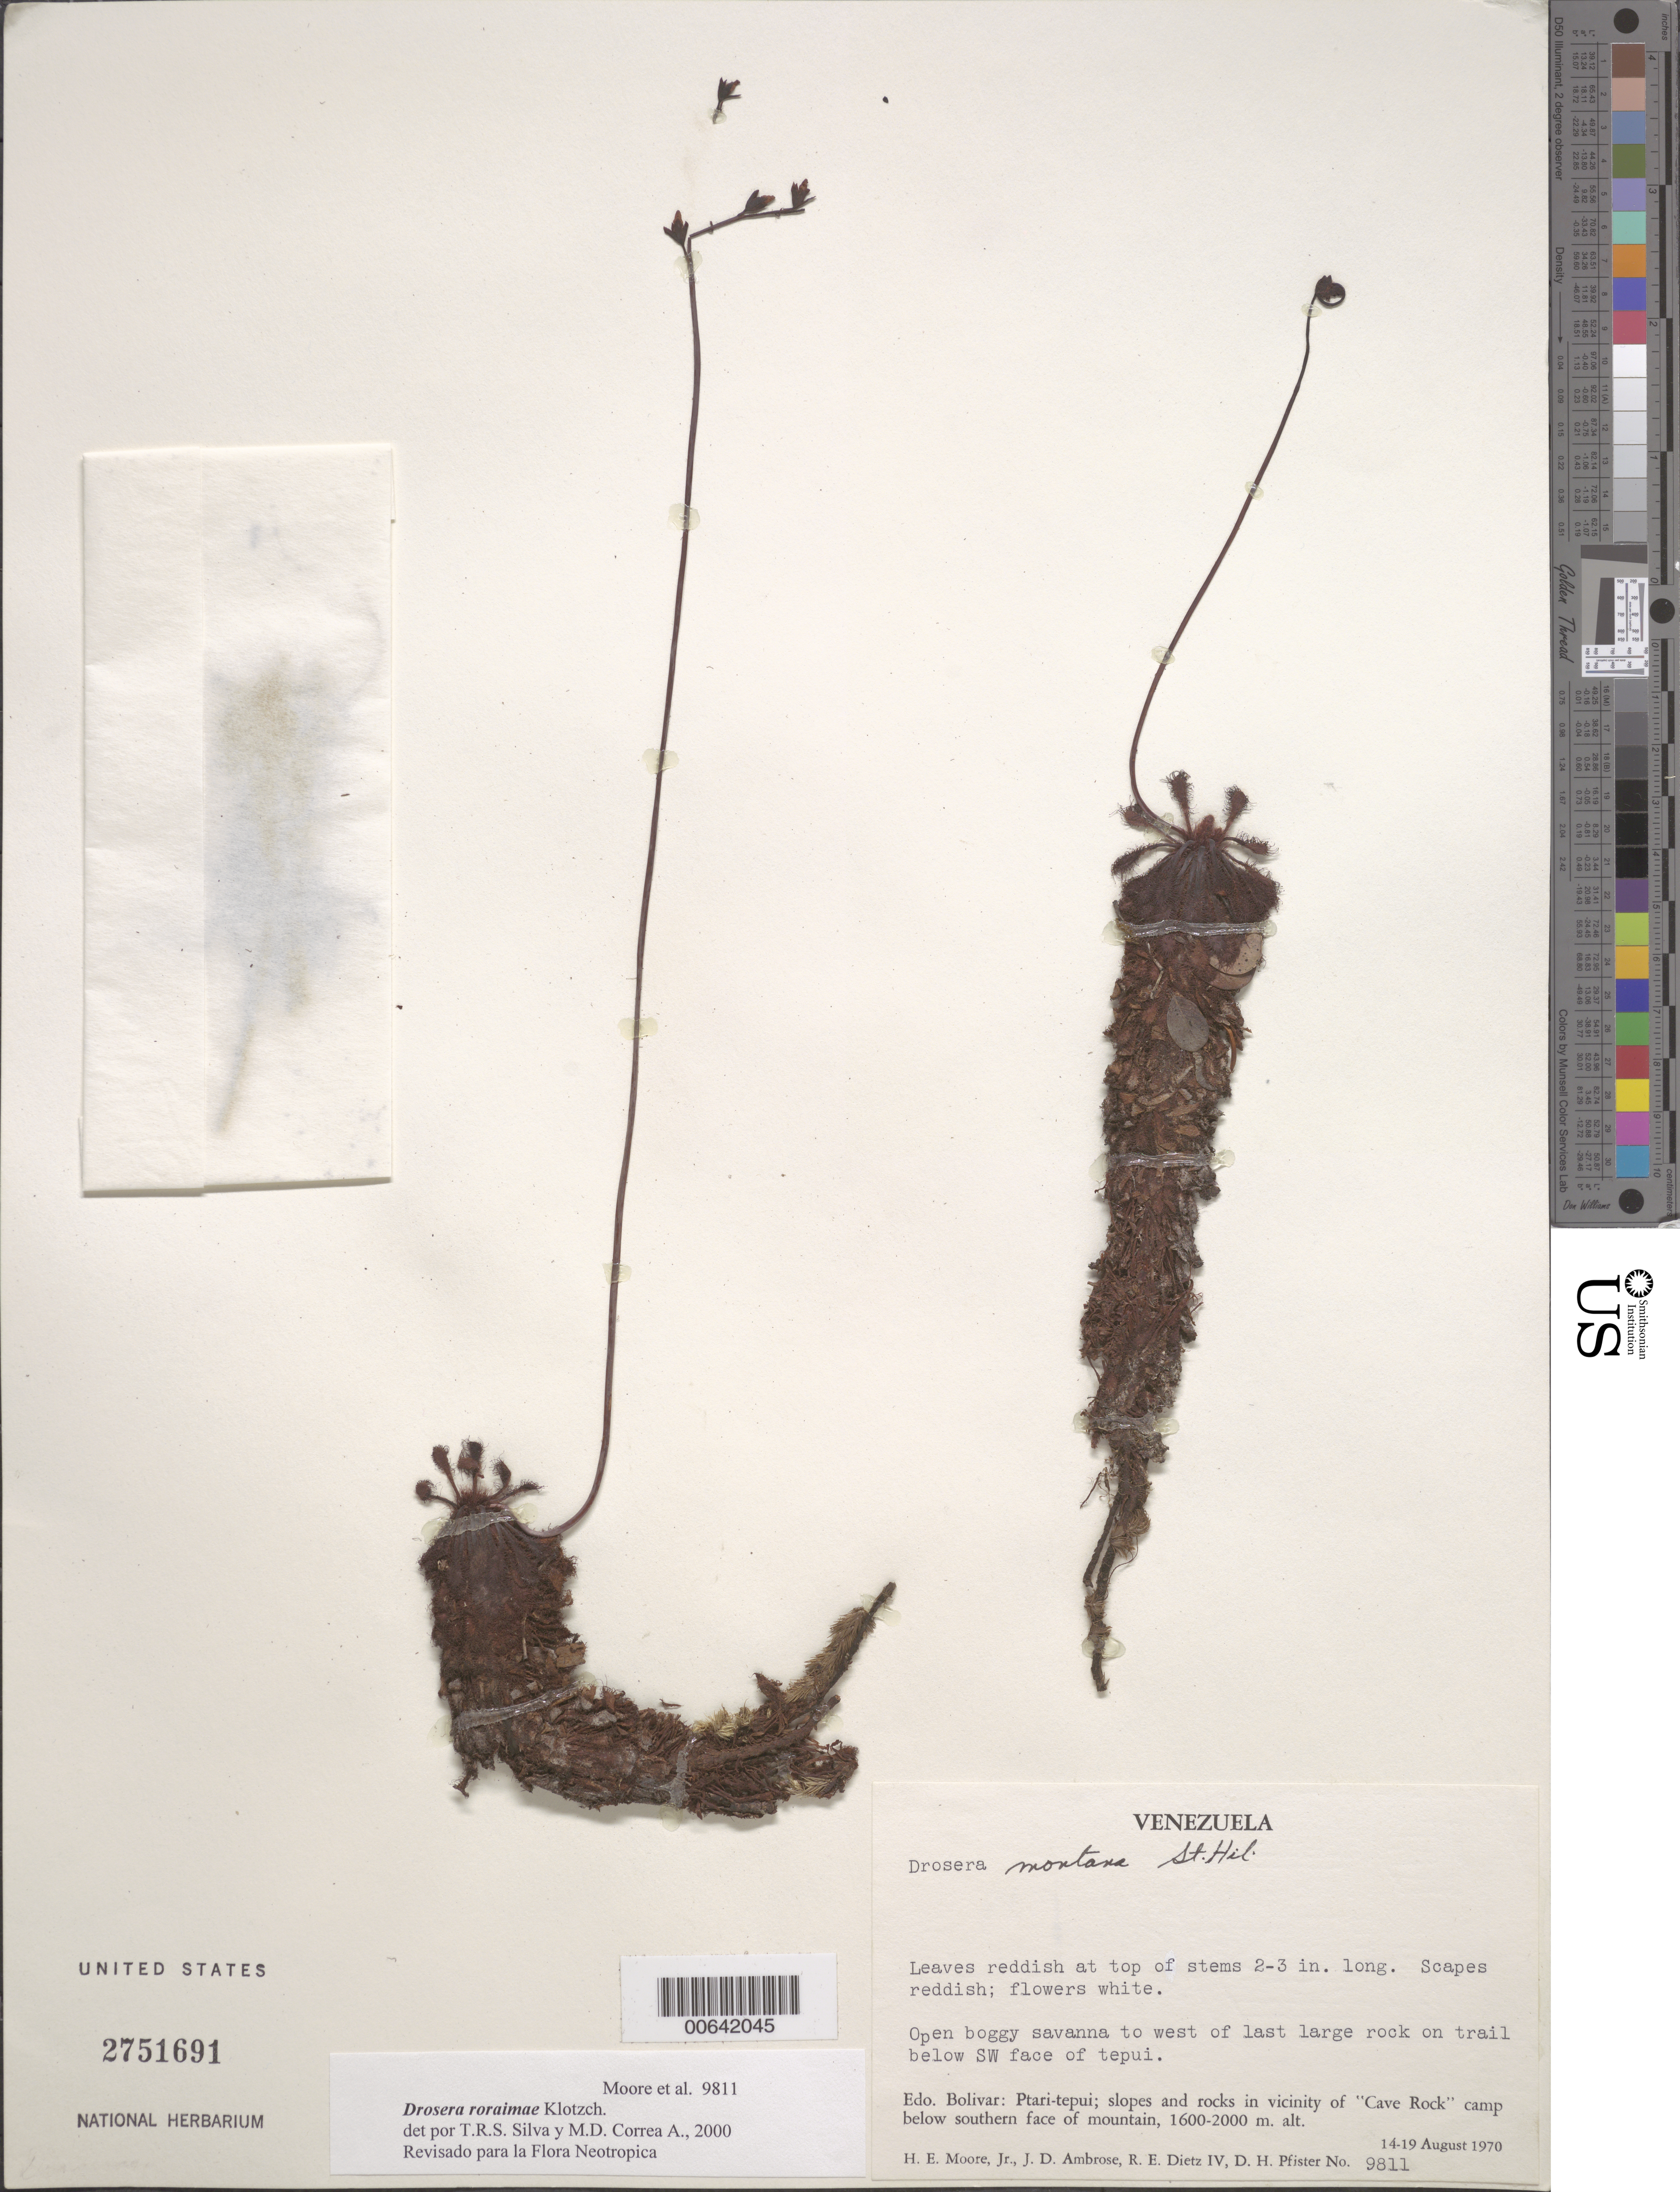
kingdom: Plantae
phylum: Tracheophyta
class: Magnoliopsida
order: Caryophyllales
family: Droseraceae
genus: Drosera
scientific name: Drosera roraimae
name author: (Klotzsch ex Diels) Maguire & J.R. Laundon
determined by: Silva, T. R. S. & Correa A. , M. D.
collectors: H. E. Moore, J. D. Ambrose, R. Dietz & D. H. Pfister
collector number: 9811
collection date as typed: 14 Aug 1970 to 19 Aug 1970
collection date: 1970-08-14/1970-08-19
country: Venezuela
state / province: Bolívar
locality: Ptari-tepui; slopes and rocks in vicinity of "Cave Rock" camp below southern face of mountain.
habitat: Open boggy savanna.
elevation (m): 1600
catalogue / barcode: US 2751691